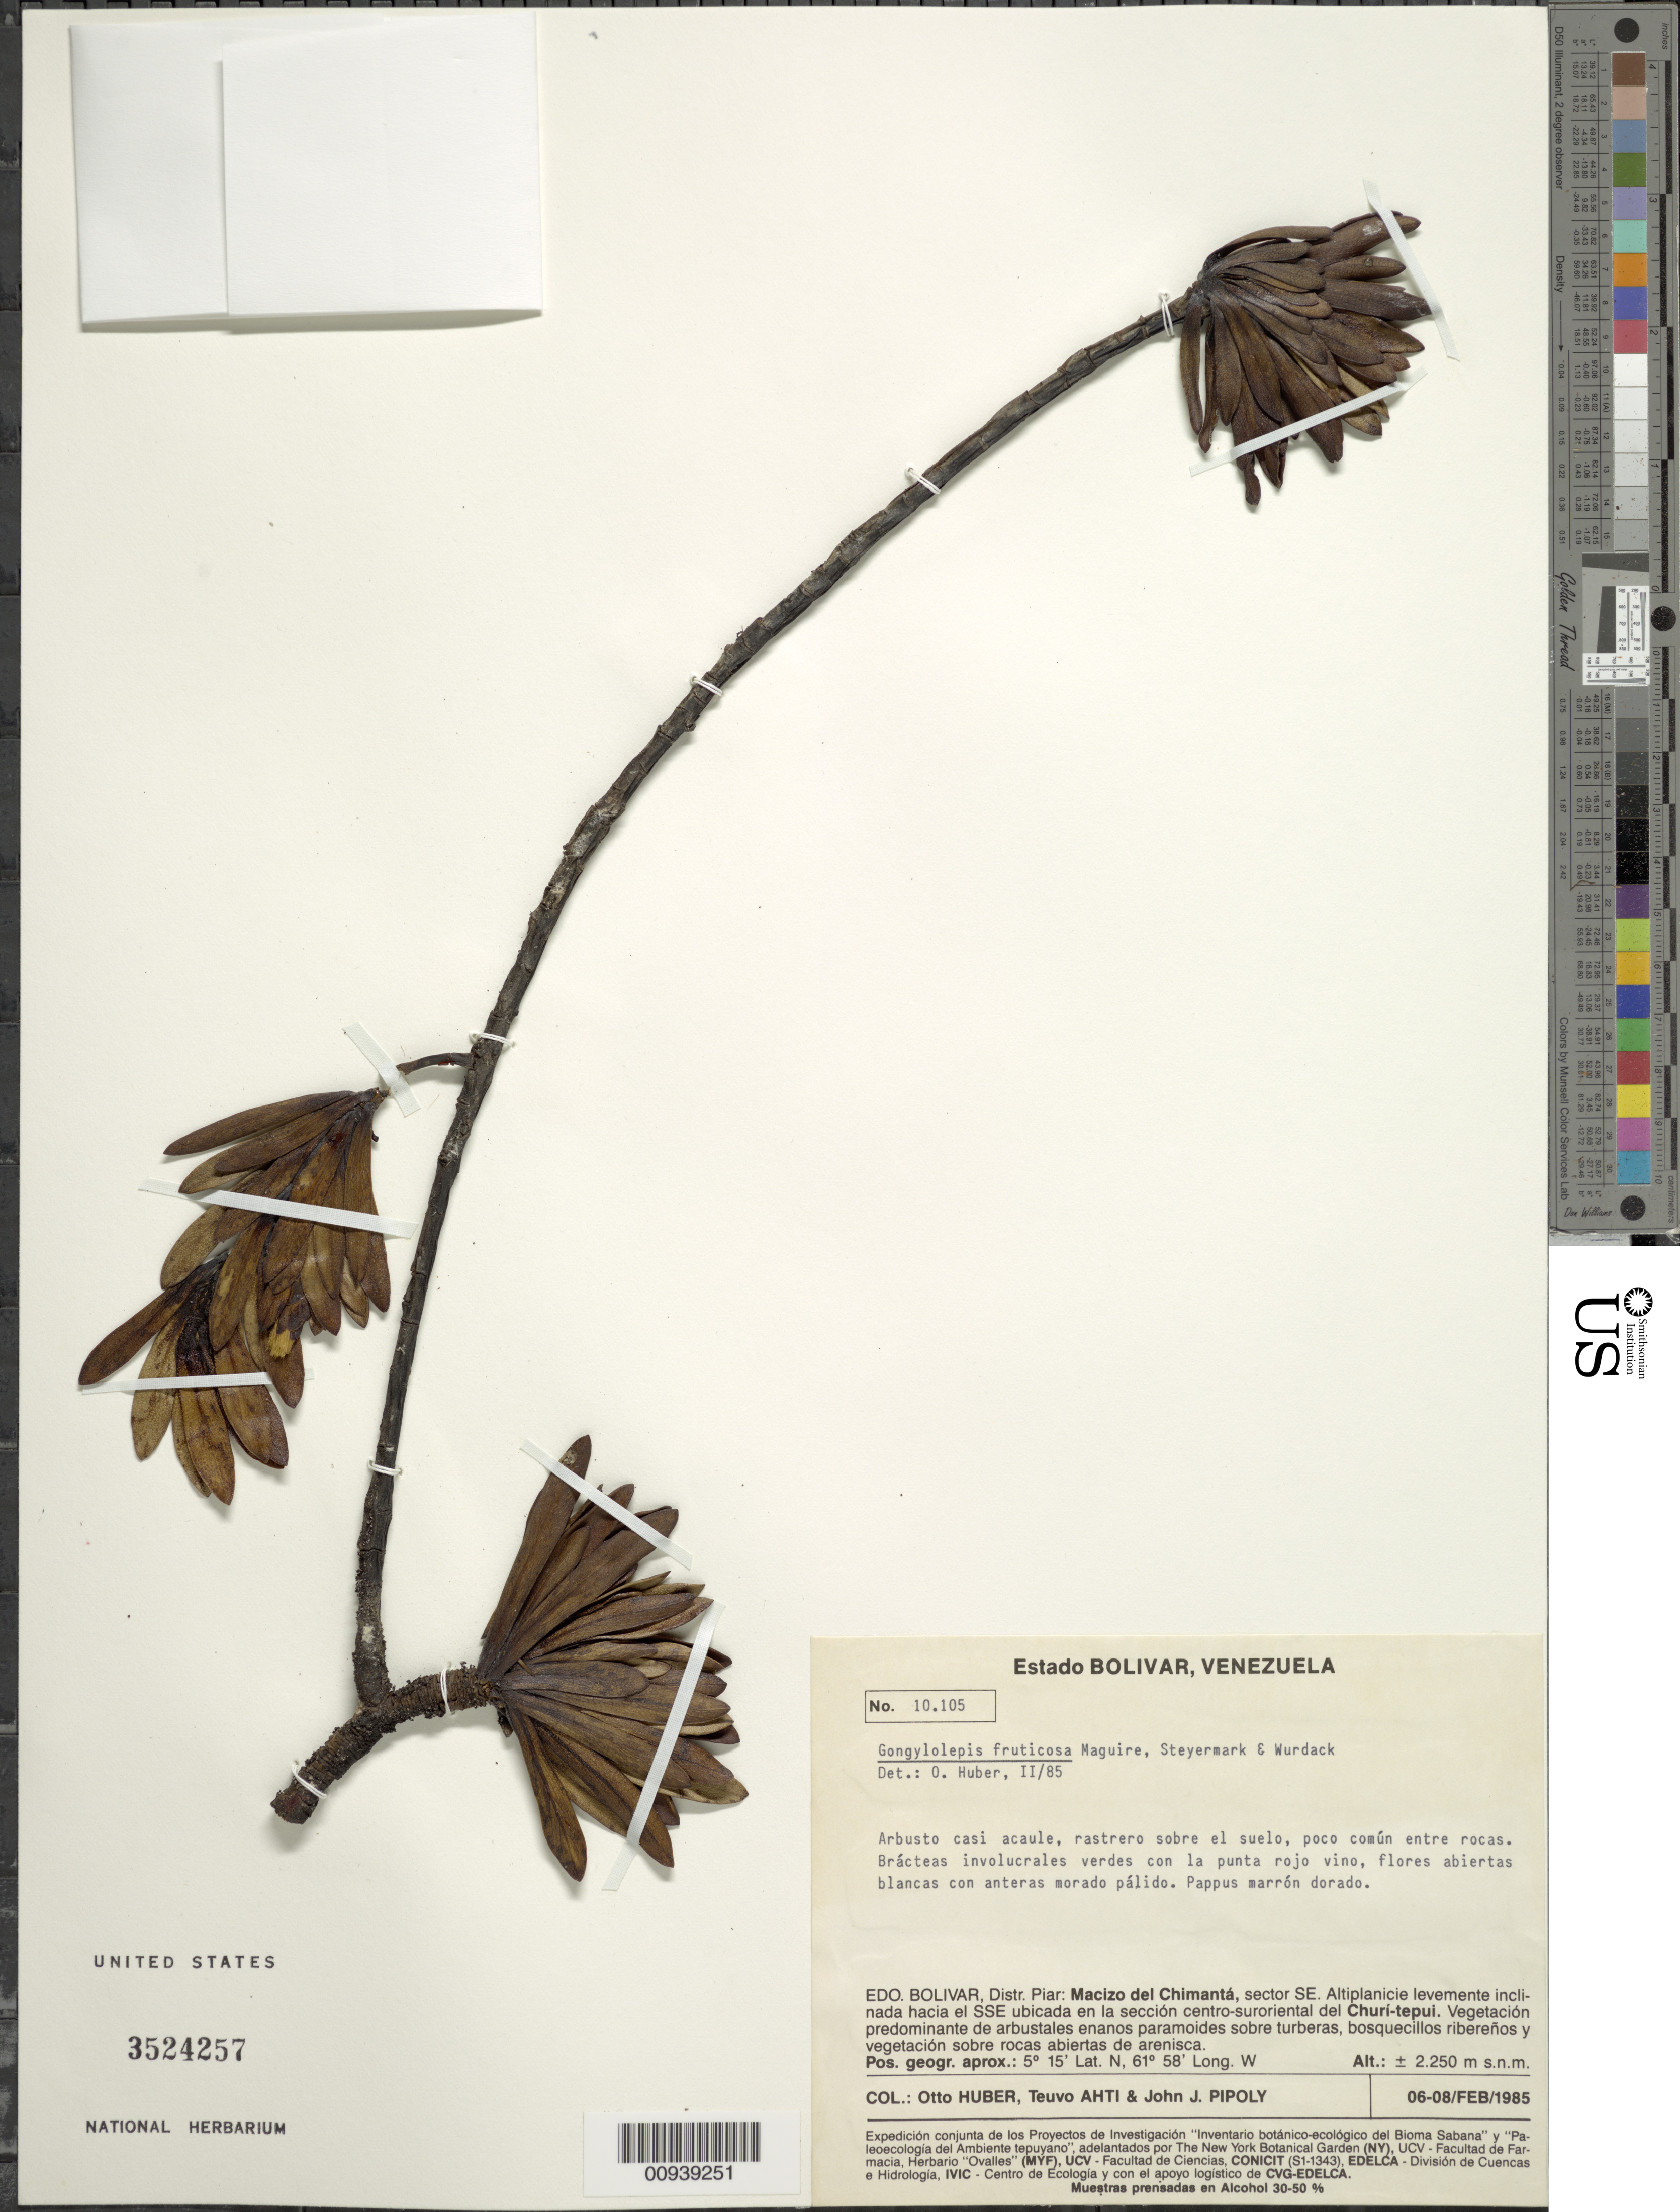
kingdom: Plantae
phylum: Tracheophyta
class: Magnoliopsida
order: Asterales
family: Asteraceae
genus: Gongylolepis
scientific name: Gongylolepis fruticosa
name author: Maguire et al.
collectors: O. Huber, T. T. Ahti & J. J. Pipoly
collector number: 10105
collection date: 1985-02-06/1985-02-08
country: Venezuela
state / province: Bolivar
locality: Distr. Piar: Macizo del Chimanta, sectir SE, Altiplanicie levermente inclinada hacia el SSE ubicada en la seccion centro-suroriental del Churi-tepui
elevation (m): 2250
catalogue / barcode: US 3524257